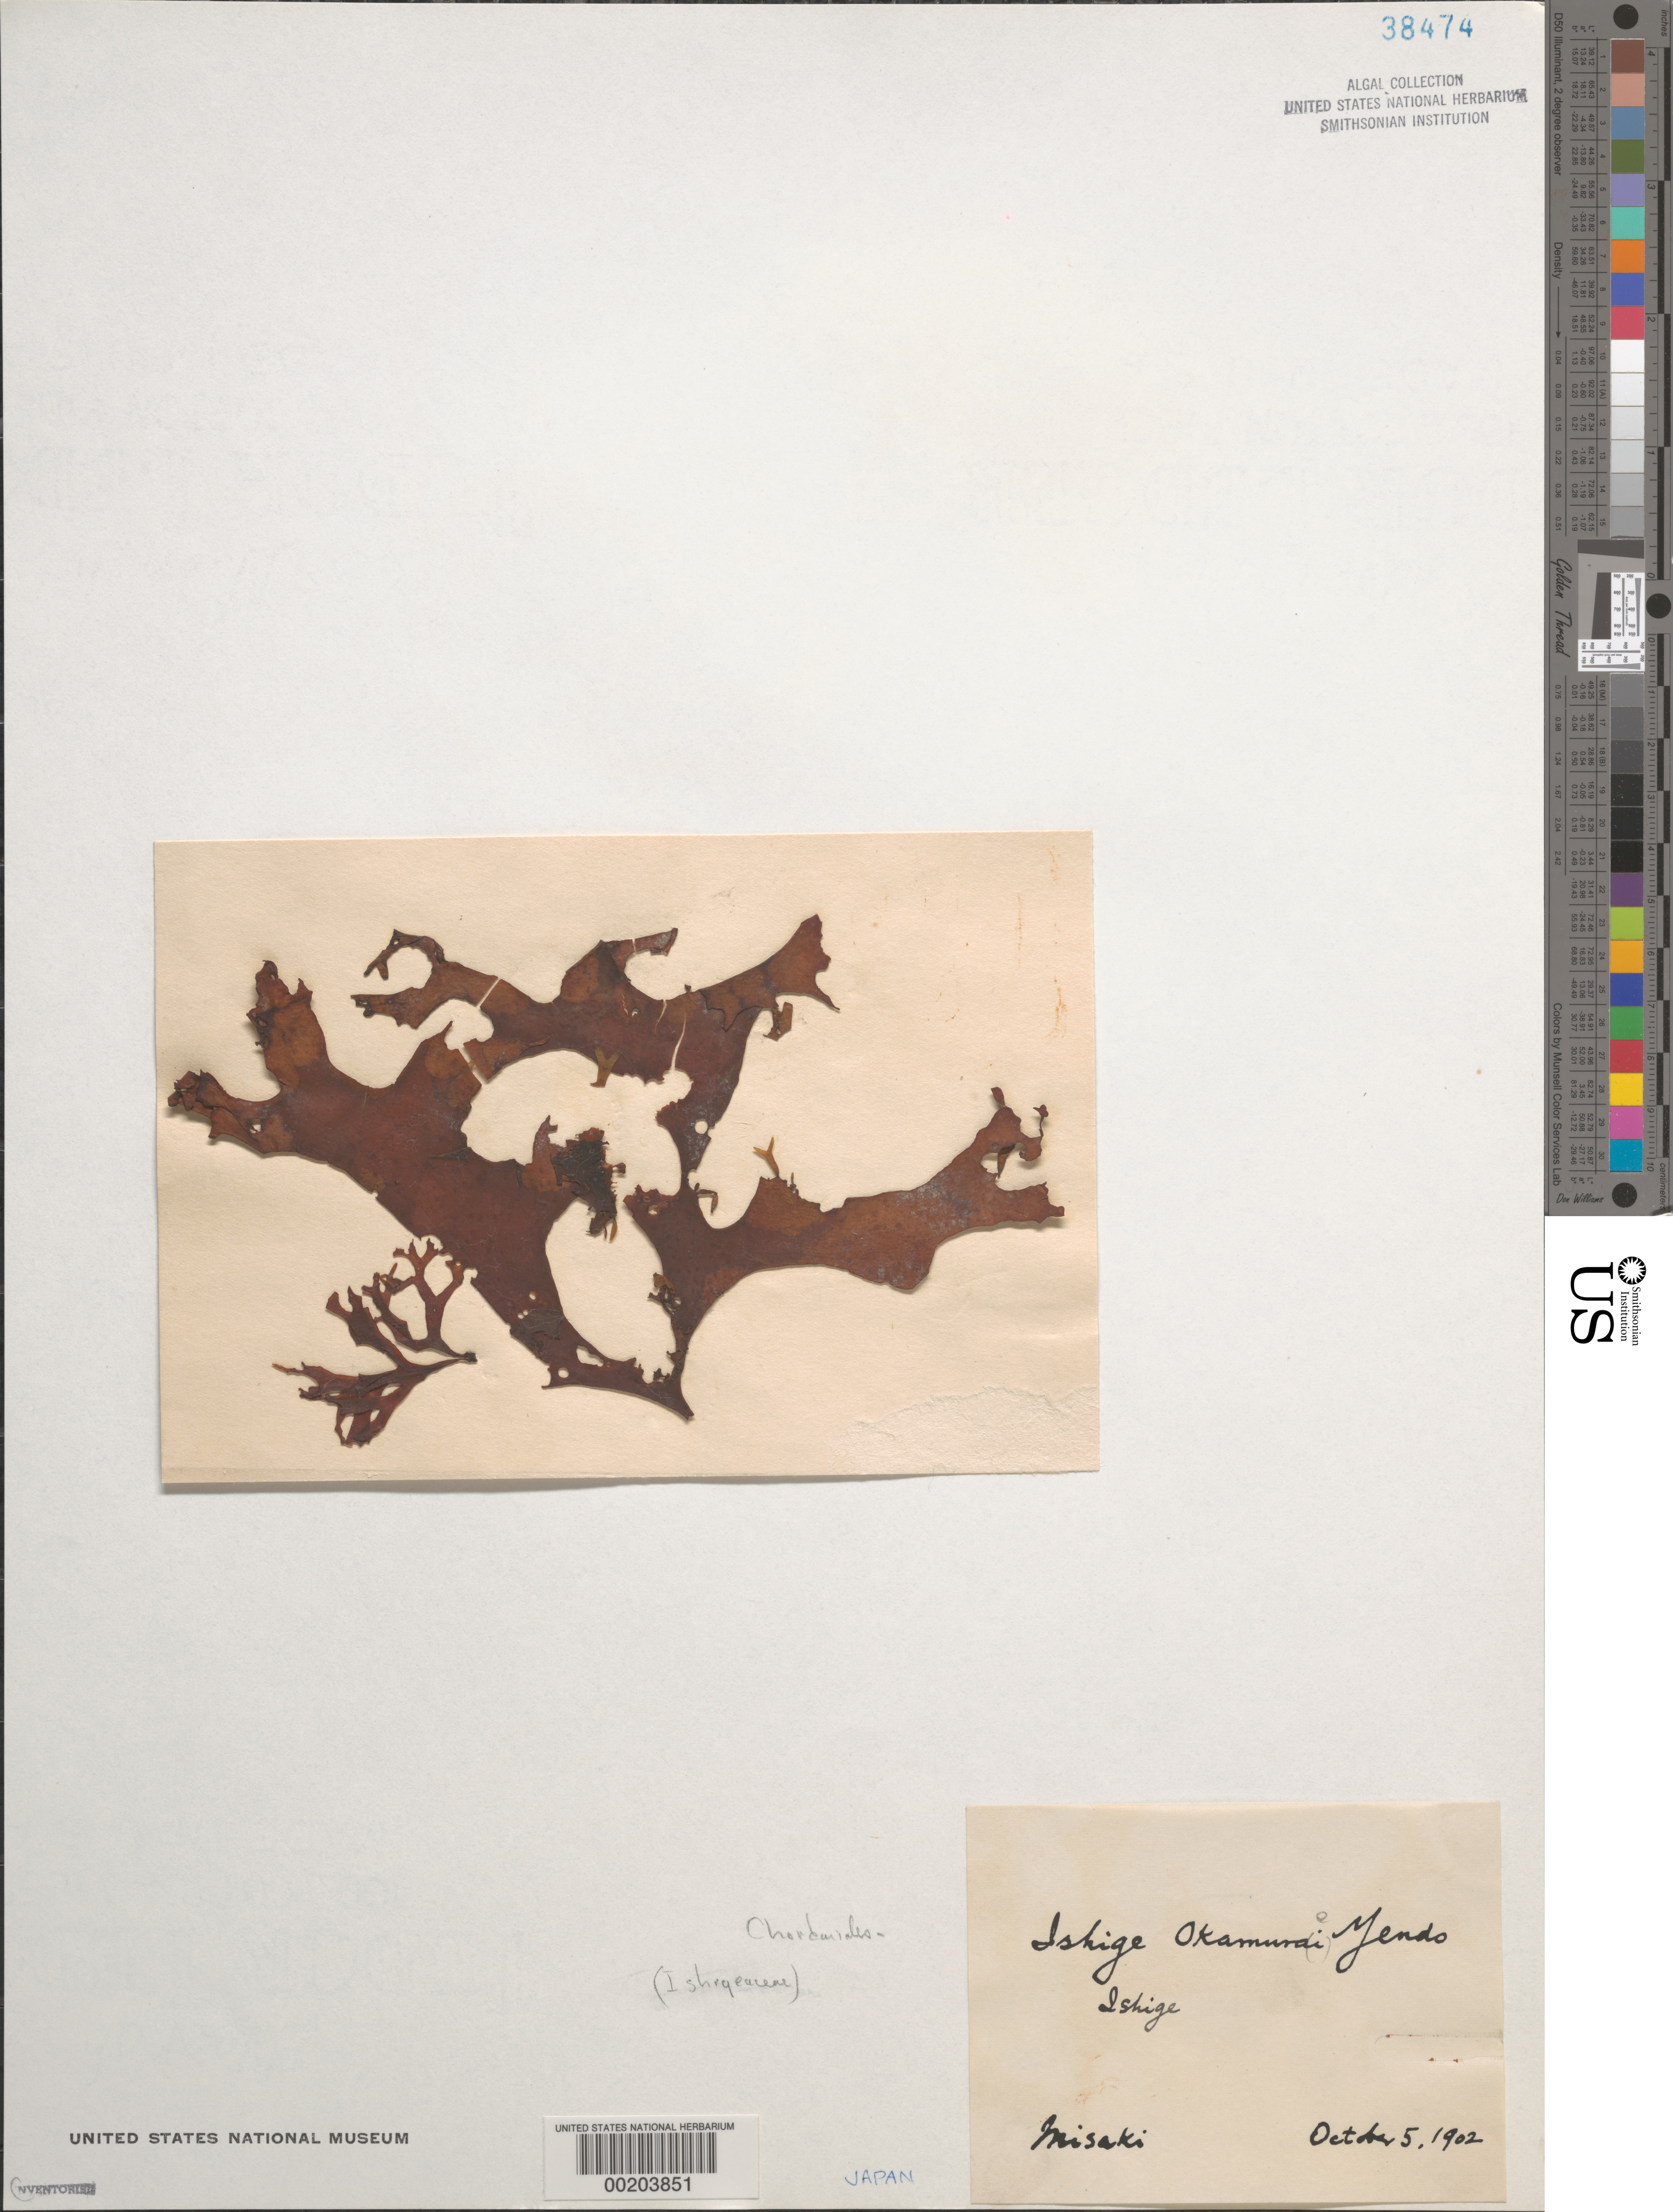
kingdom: Chromista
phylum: Ochrophyta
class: Phaeophyceae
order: Ishigeales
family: Ishigeaceae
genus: Ishige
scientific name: Ishige okamurae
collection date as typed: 05 Oct 1902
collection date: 1902-10-05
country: Japan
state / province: Kanagawa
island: Honshu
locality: Misaki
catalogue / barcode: US 38474